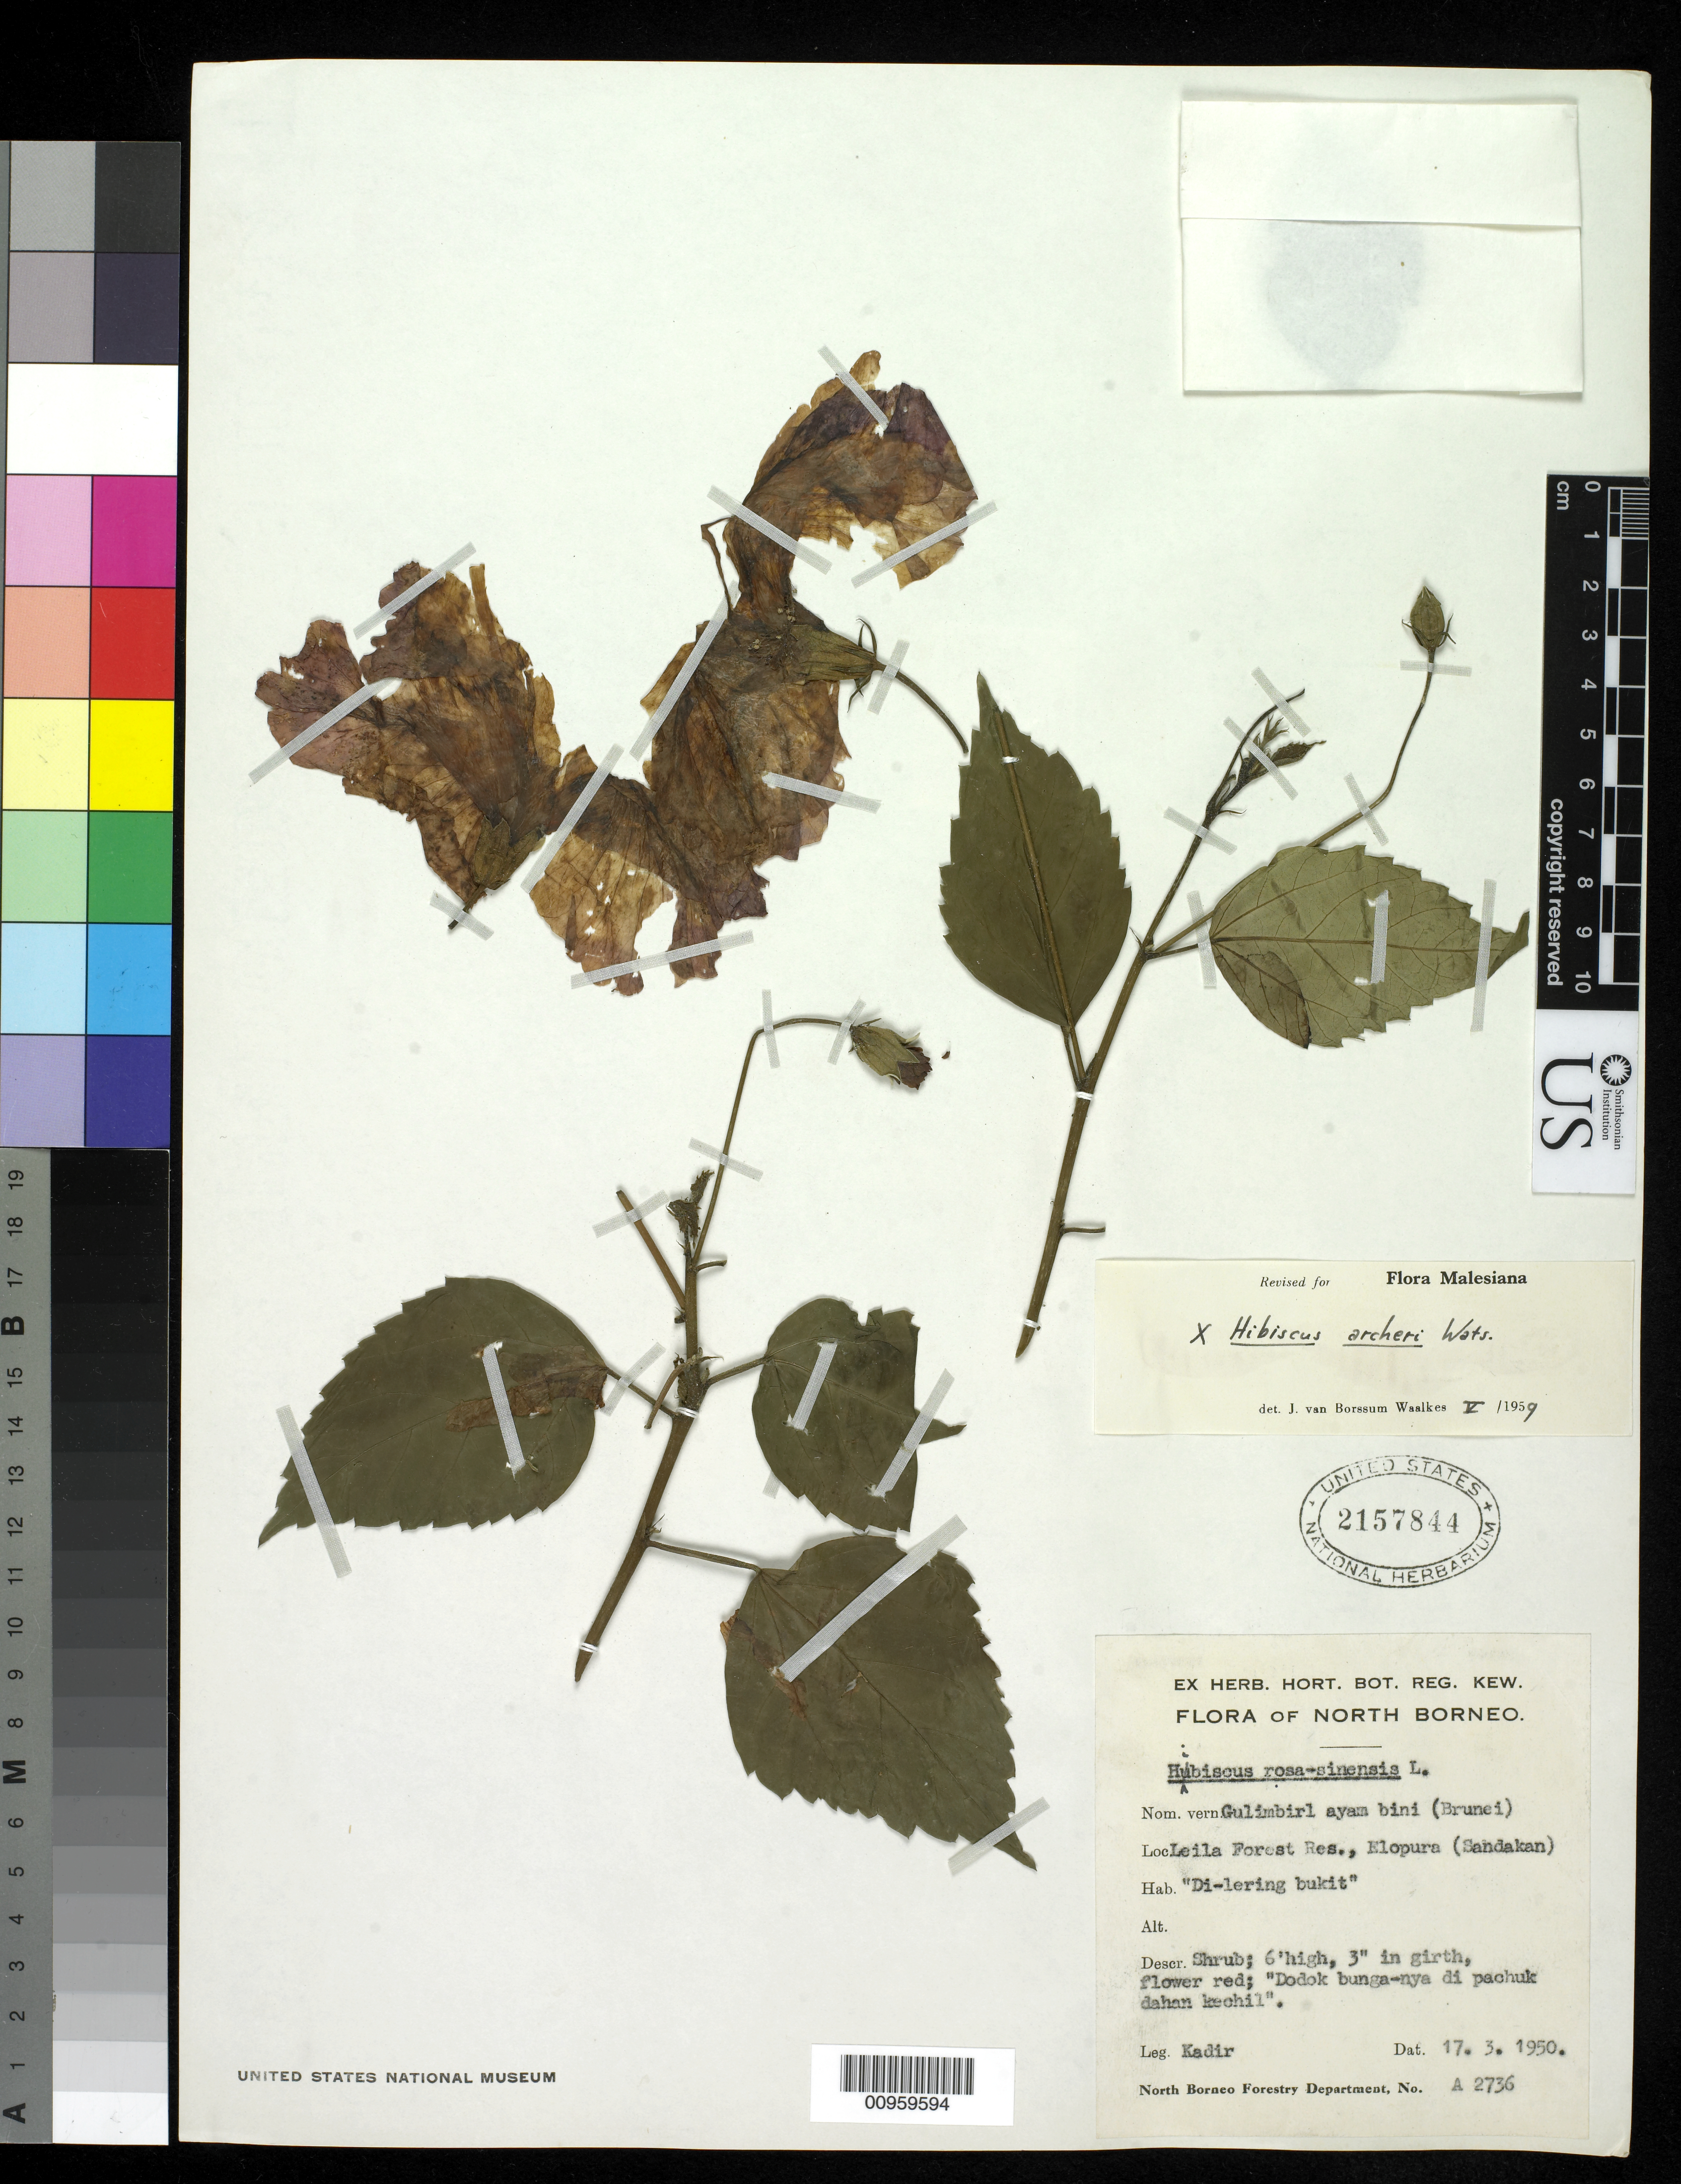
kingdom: Plantae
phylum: Tracheophyta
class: Magnoliopsida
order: Malvales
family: Malvaceae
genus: Hibiscus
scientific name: Hibiscus archeri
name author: W. Watson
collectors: Kadir Bin Abdul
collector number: A 2736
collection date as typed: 17 Mar 1950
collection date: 1950-03-17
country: Indonesia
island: Borneo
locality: Leila Forest Res., Elopura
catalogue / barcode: US 2157844